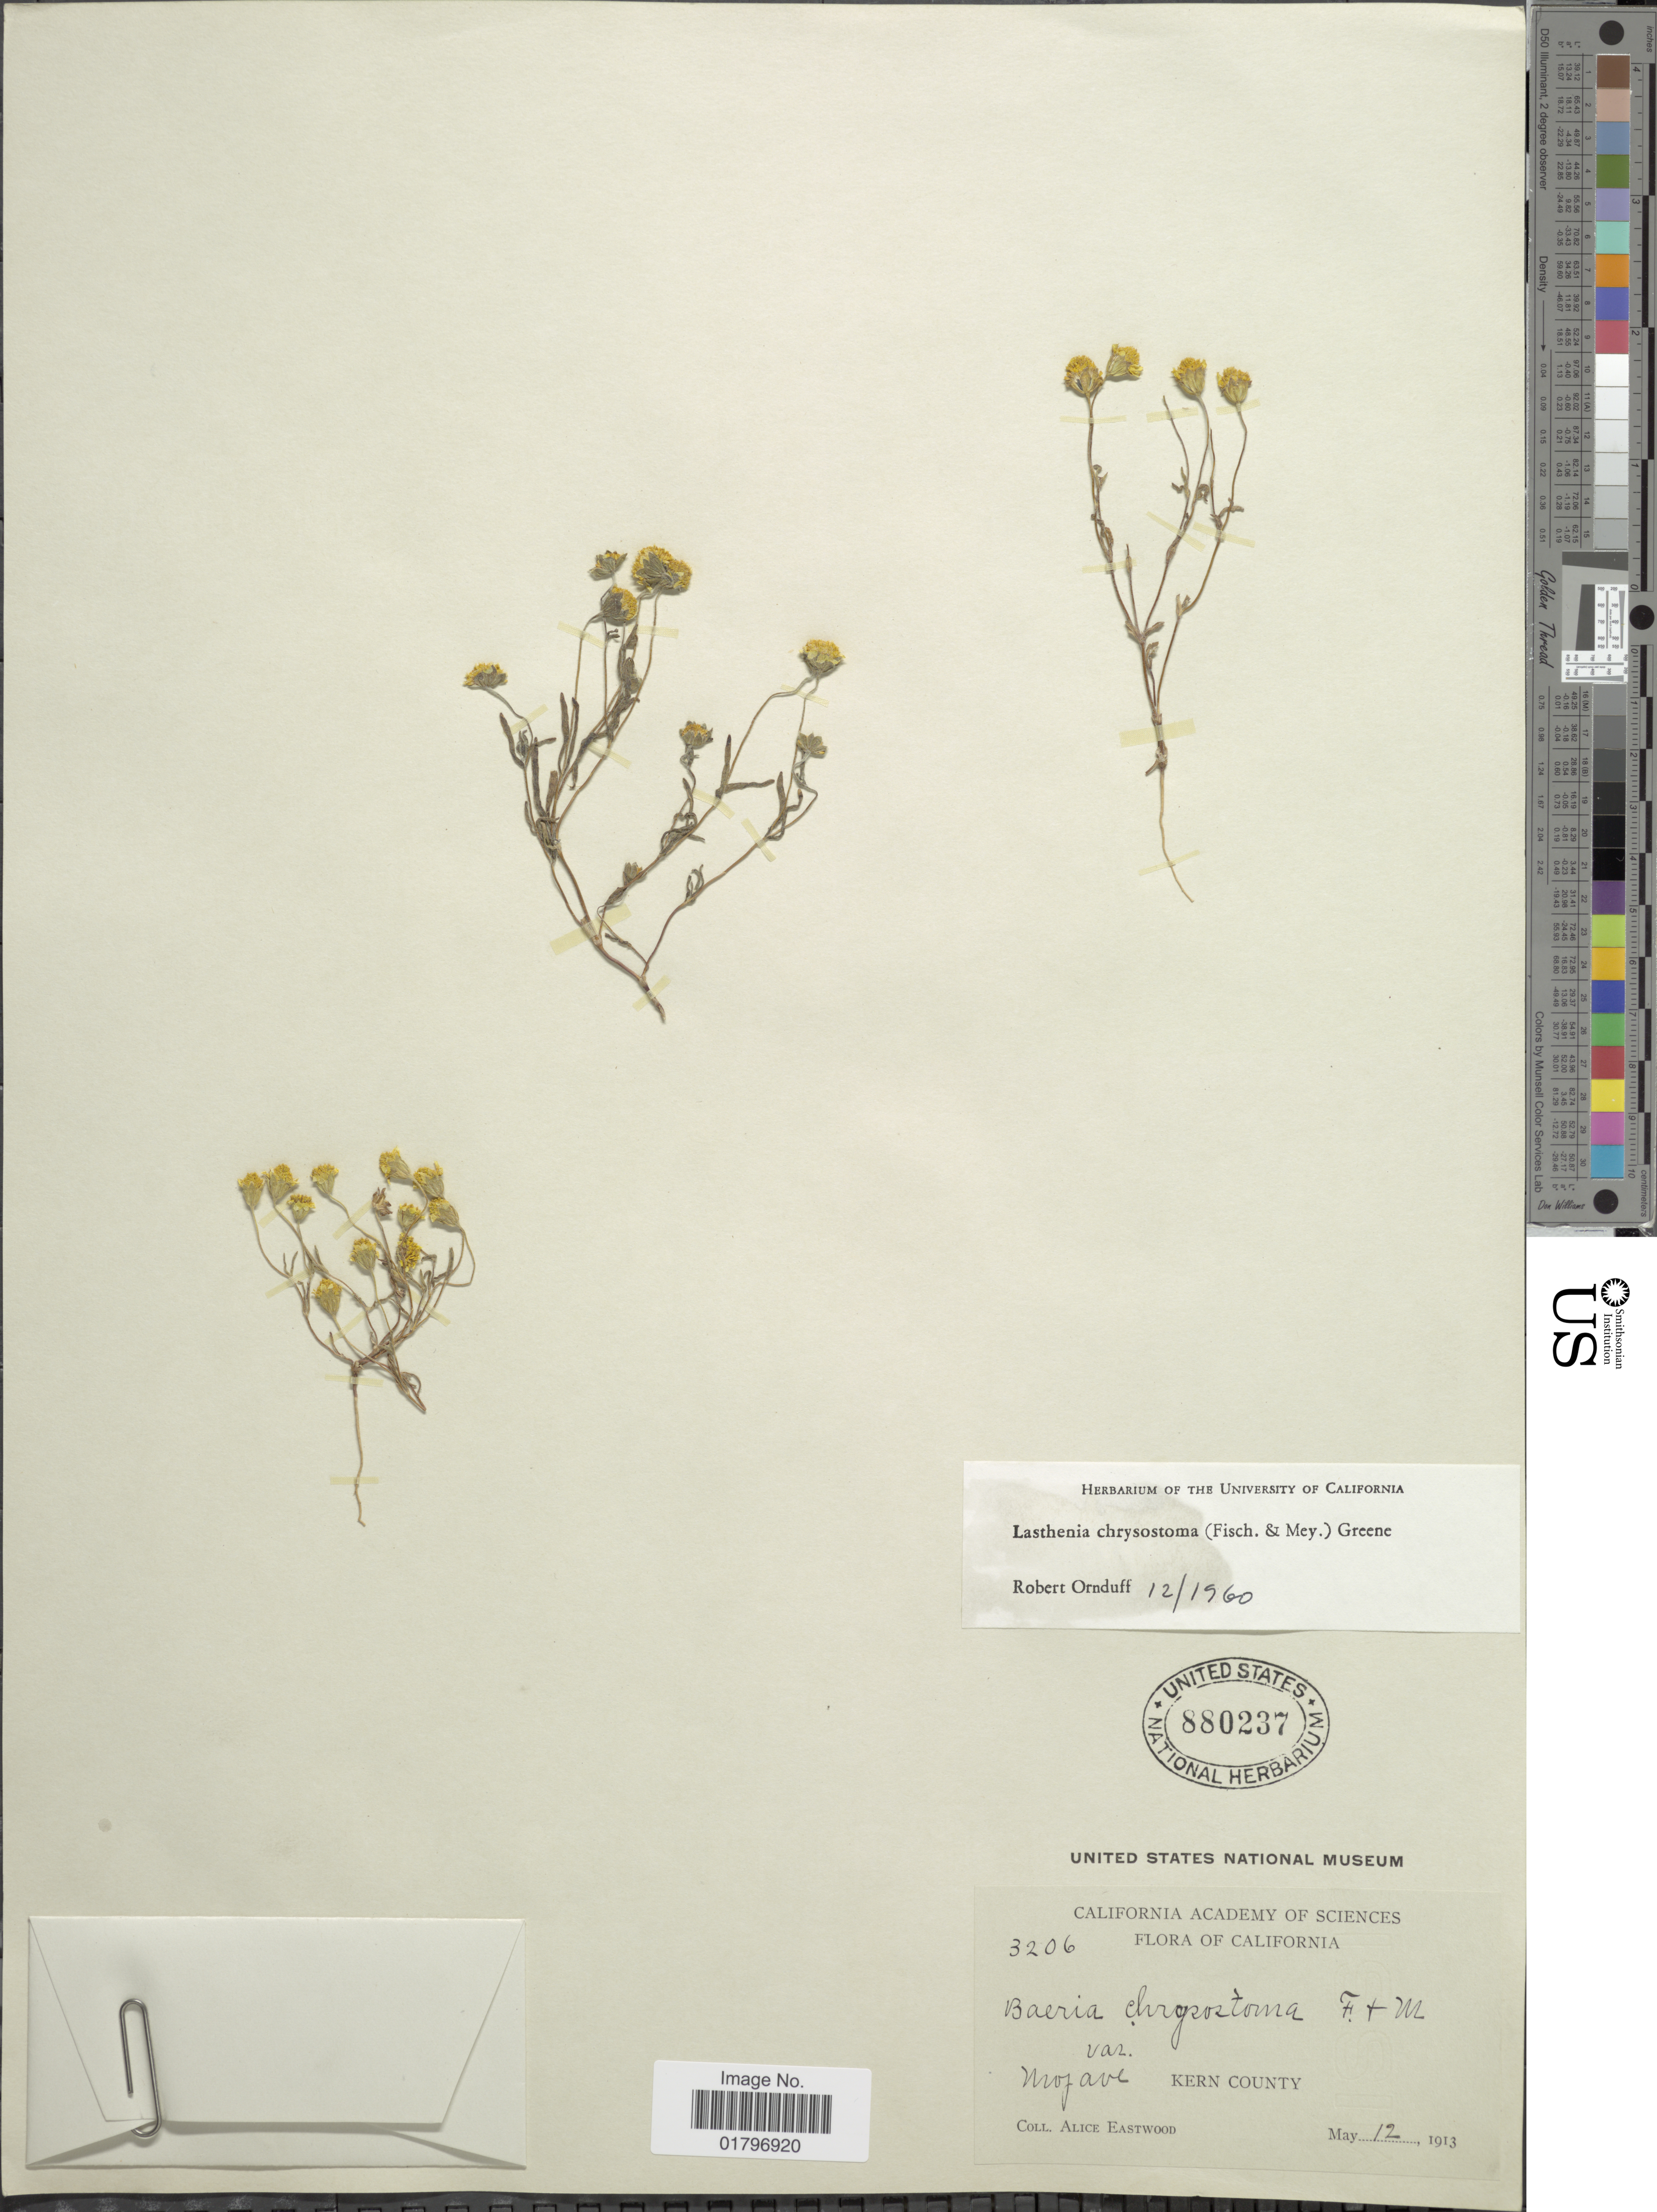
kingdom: Plantae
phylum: Tracheophyta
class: Magnoliopsida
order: Asterales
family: Asteraceae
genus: Lasthenia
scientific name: Lasthenia chrysostoma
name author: (Fisch. & C.A. Mey.) Greene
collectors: A. Eastwood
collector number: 3206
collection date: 1913-05-12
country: United States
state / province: California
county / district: Kern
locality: Mojave, Kern County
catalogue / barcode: US 880237